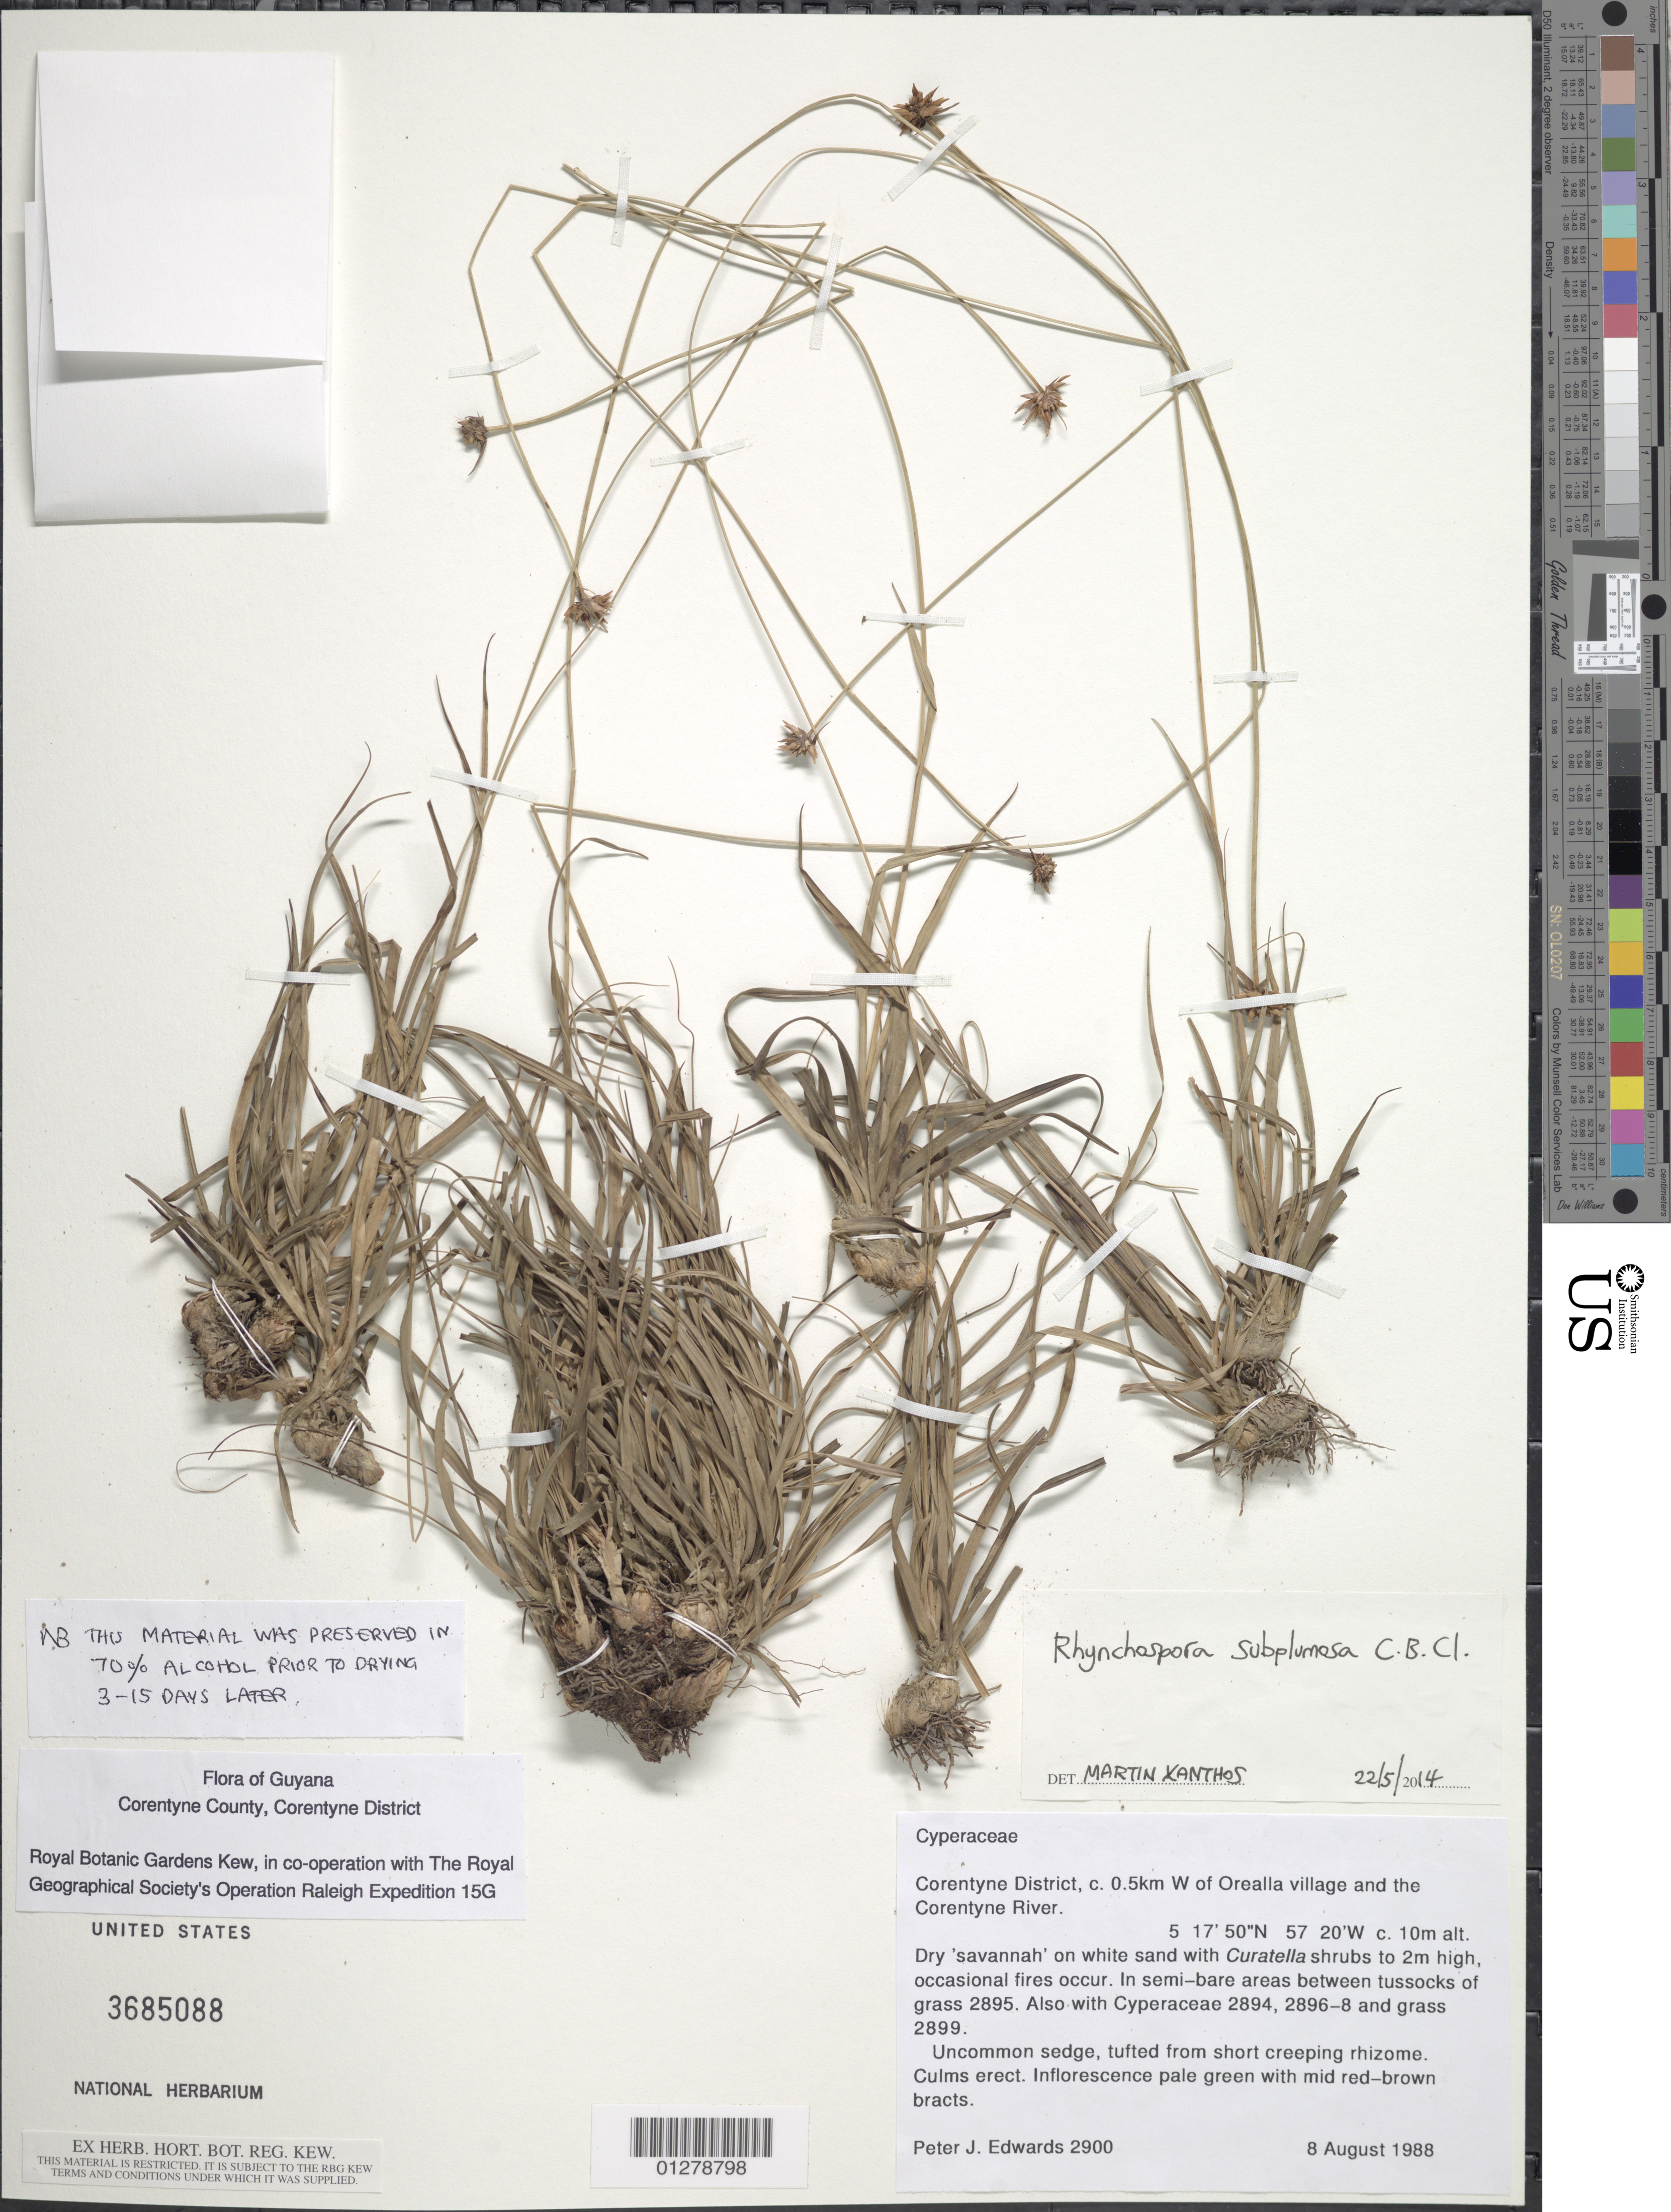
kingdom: Plantae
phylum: Tracheophyta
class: Liliopsida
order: Poales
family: Cyperaceae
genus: Rhynchospora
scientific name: Rhynchospora subplumosa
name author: C.B. Clarke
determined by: Alves, K.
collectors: P. Edwards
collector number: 2900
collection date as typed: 8 Aug 1988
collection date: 1988-08-08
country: Guyana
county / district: East Berbice - Corentyne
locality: ca. 0.5 km W of Orealla village and the Corentyne River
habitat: dry savanna on white sand in semi-bare areas between tussocks of grass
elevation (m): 10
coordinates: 5 17 50 N, 57 20 W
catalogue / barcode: US 3685088